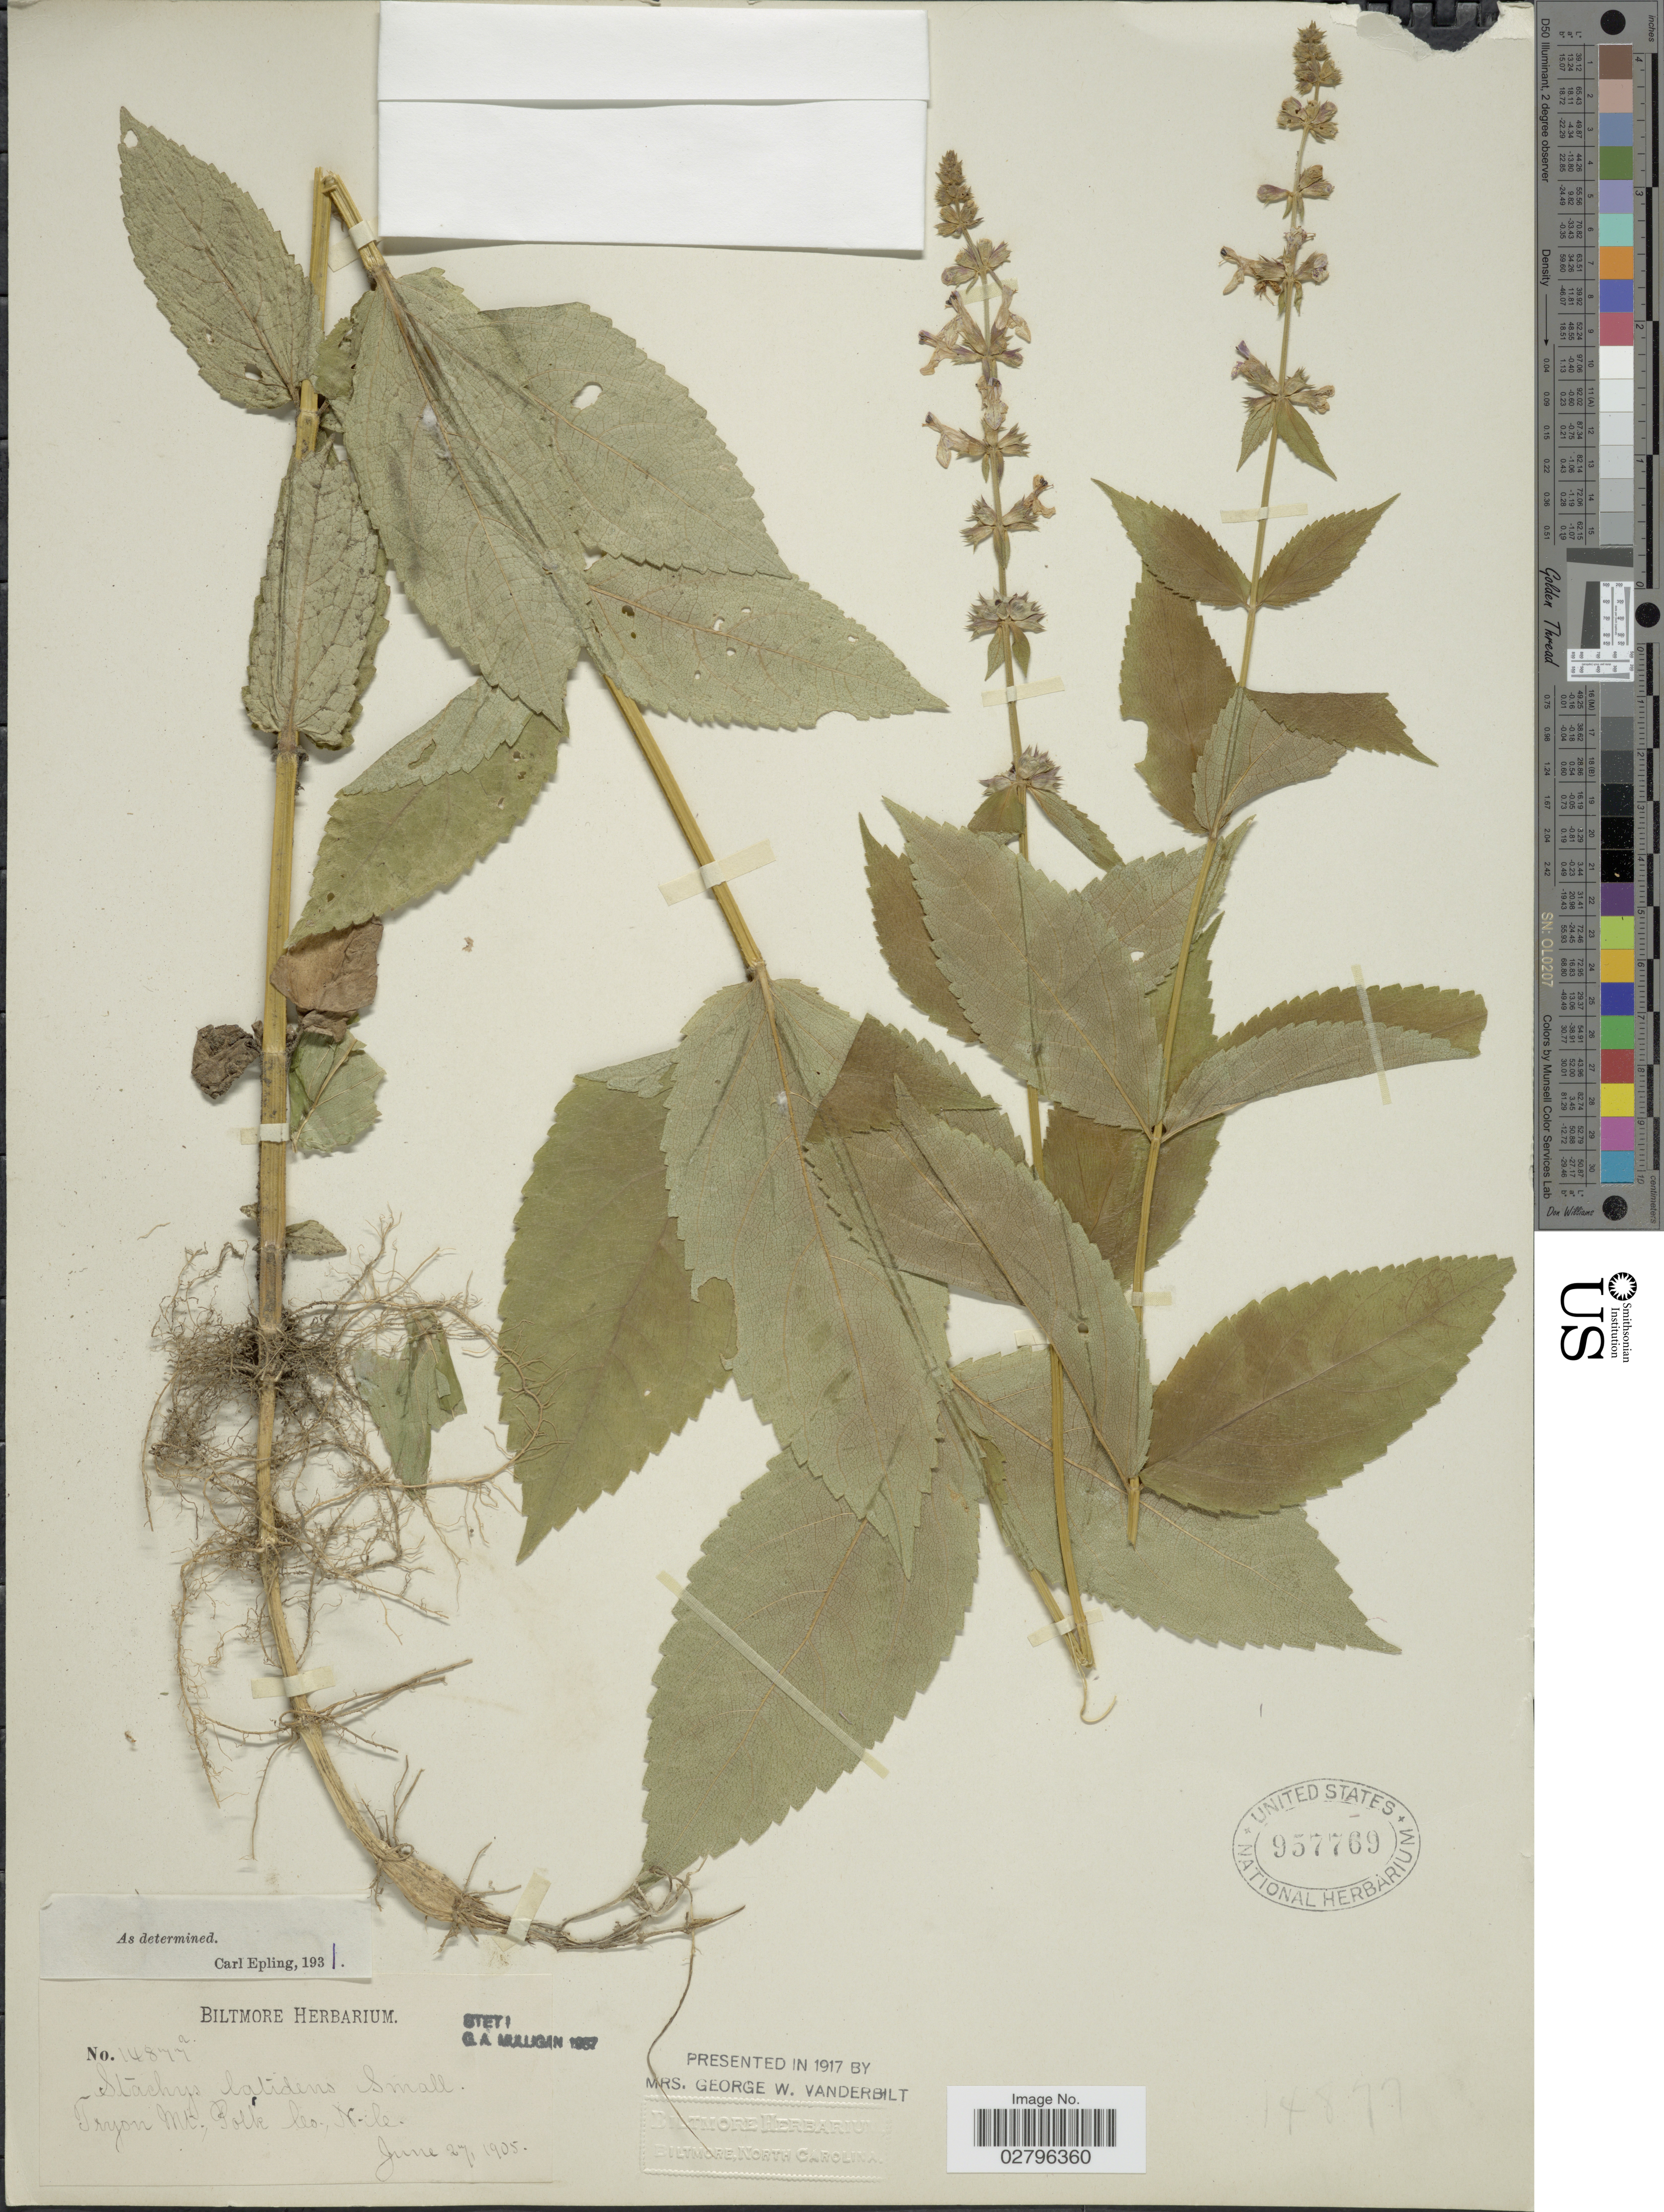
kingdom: Plantae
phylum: Tracheophyta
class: Magnoliopsida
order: Lamiales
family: Lamiaceae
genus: Stachys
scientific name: Stachys latidens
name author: Small in Britton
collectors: ex herb. Biltmore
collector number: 14877a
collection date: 1905-06-27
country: United States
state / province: North Carolina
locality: Tryon Mt., Polk Co.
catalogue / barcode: US 957769